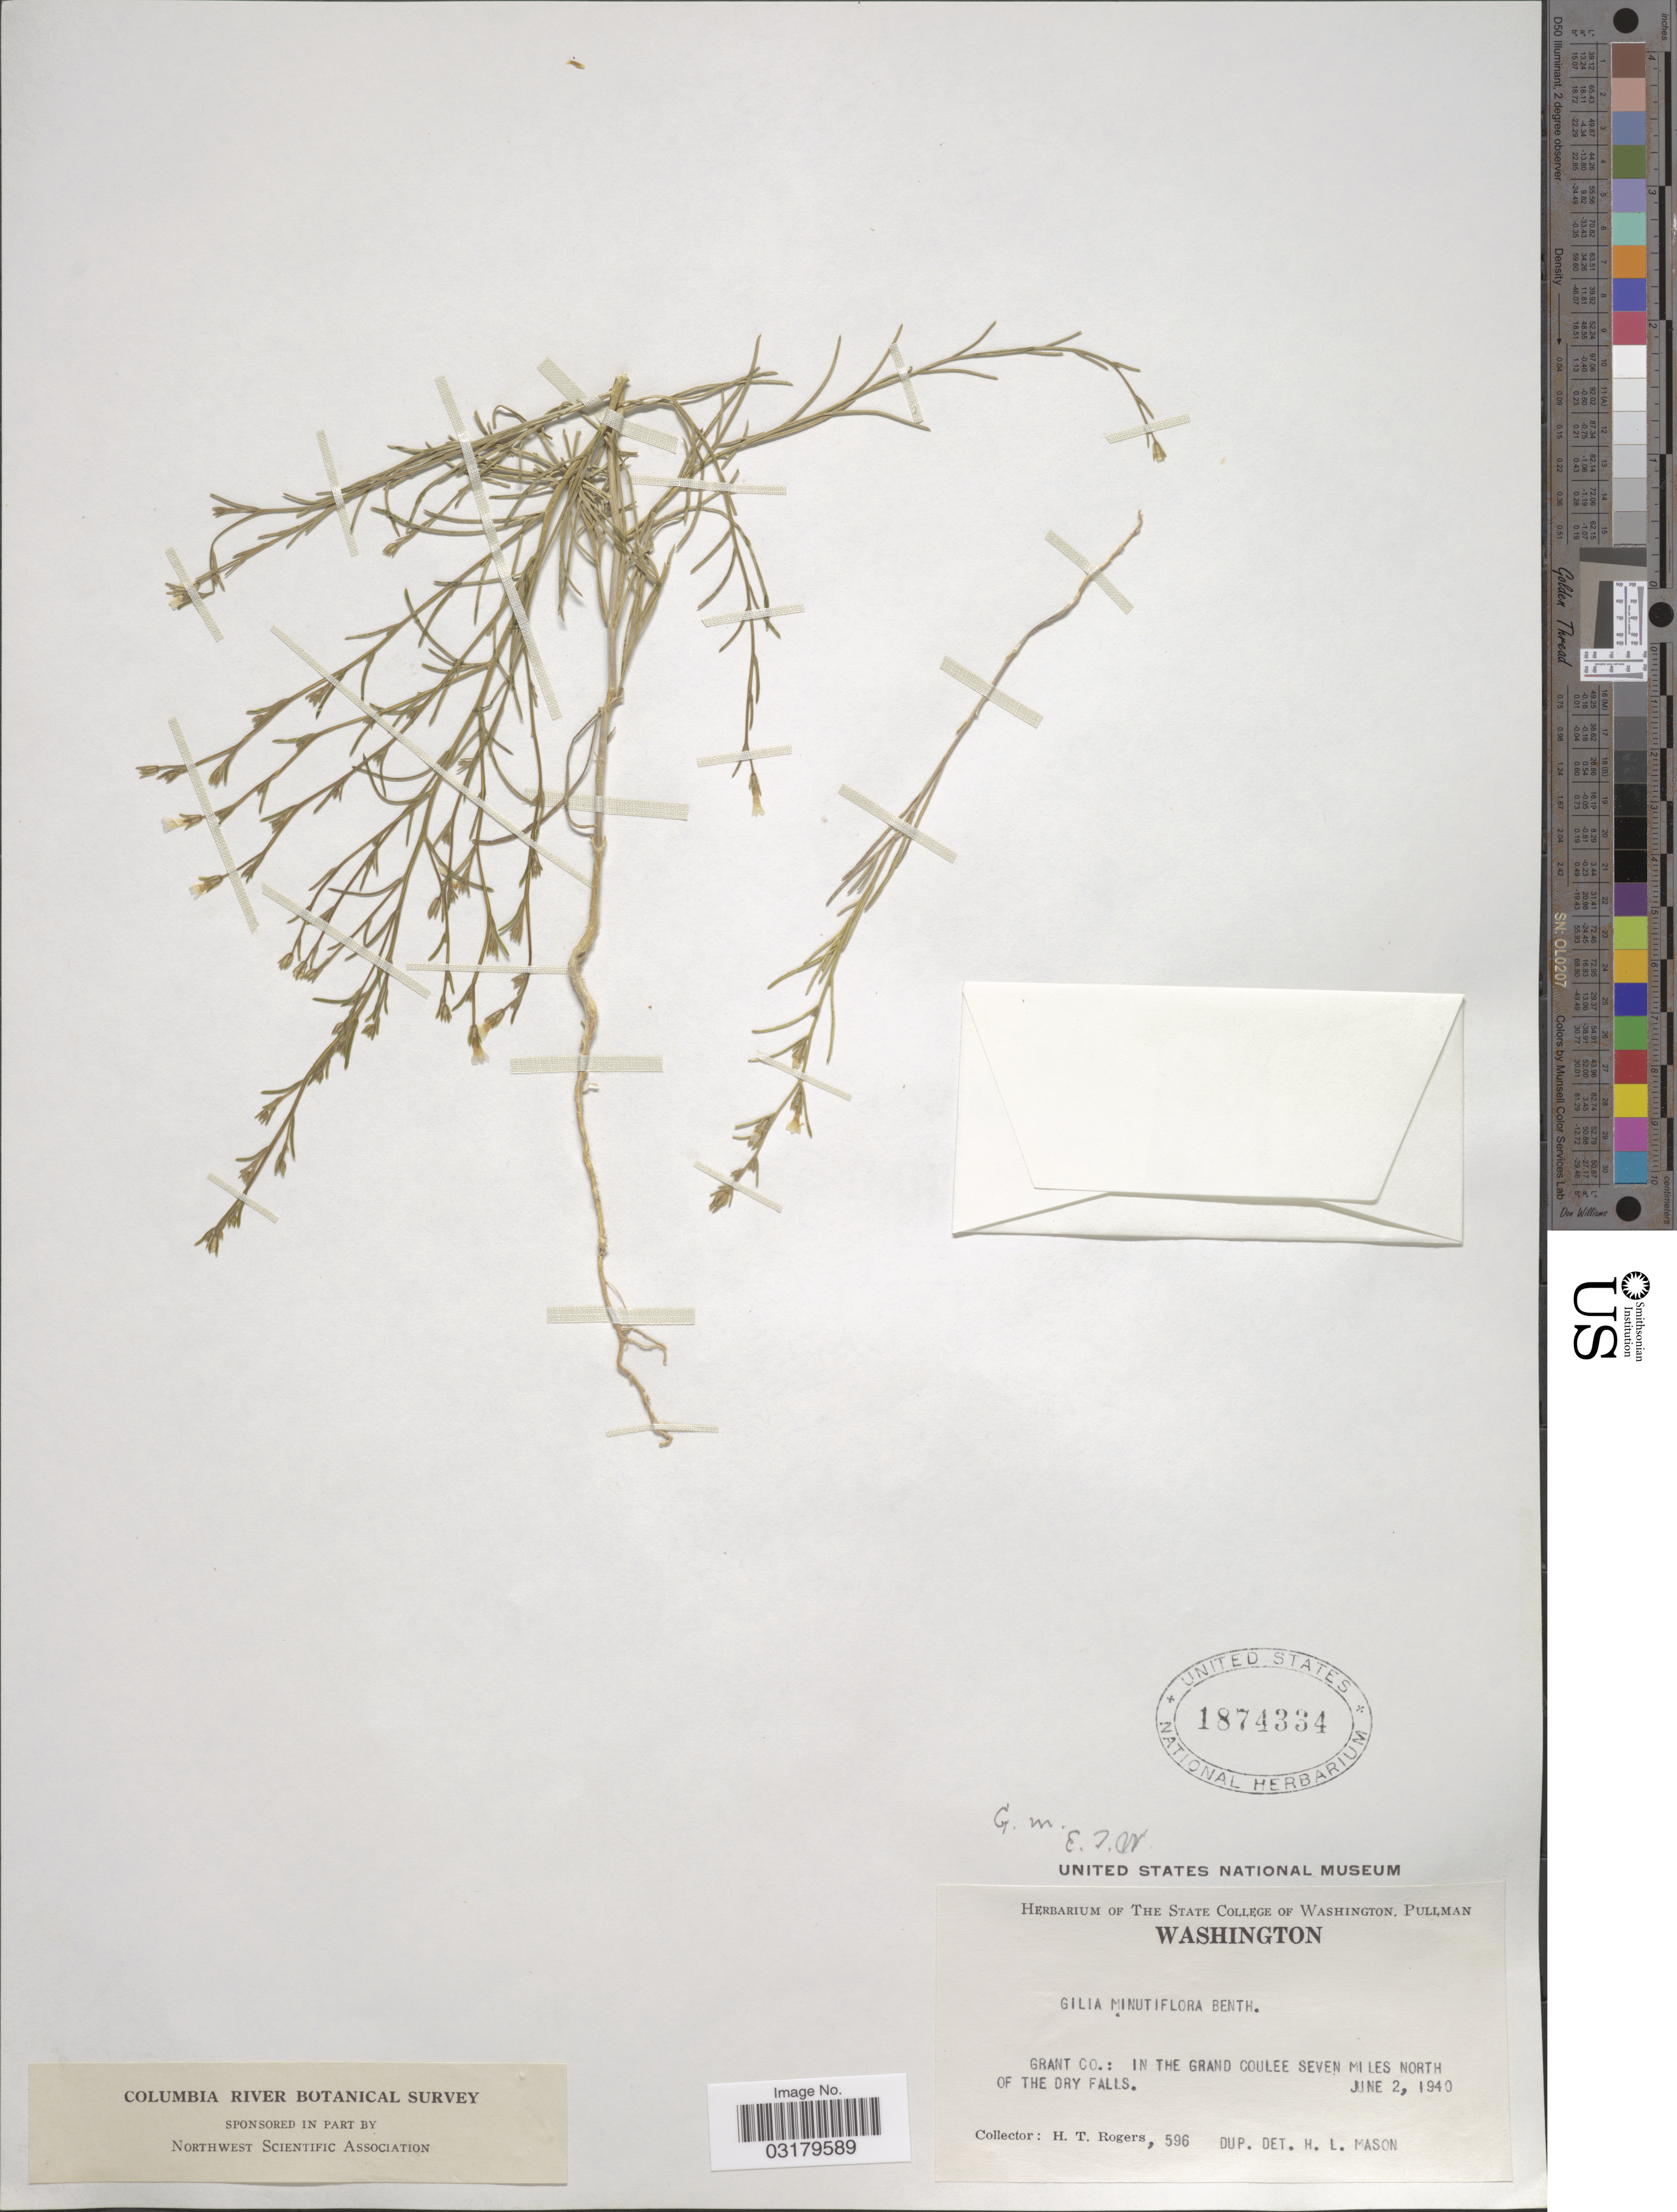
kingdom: Plantae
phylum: Tracheophyta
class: Magnoliopsida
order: Ericales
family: Polemoniaceae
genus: Microgilia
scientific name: Microgilia minutiflora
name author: (J.M. Porter & L.A. Johnson) Benth.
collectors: H. Rogers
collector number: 596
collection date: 1940-06-02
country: United States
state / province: Washington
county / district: Grant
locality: Grant Co.: In the Grand Coulee seven miles north of the dry falls.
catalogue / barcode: US 1874334